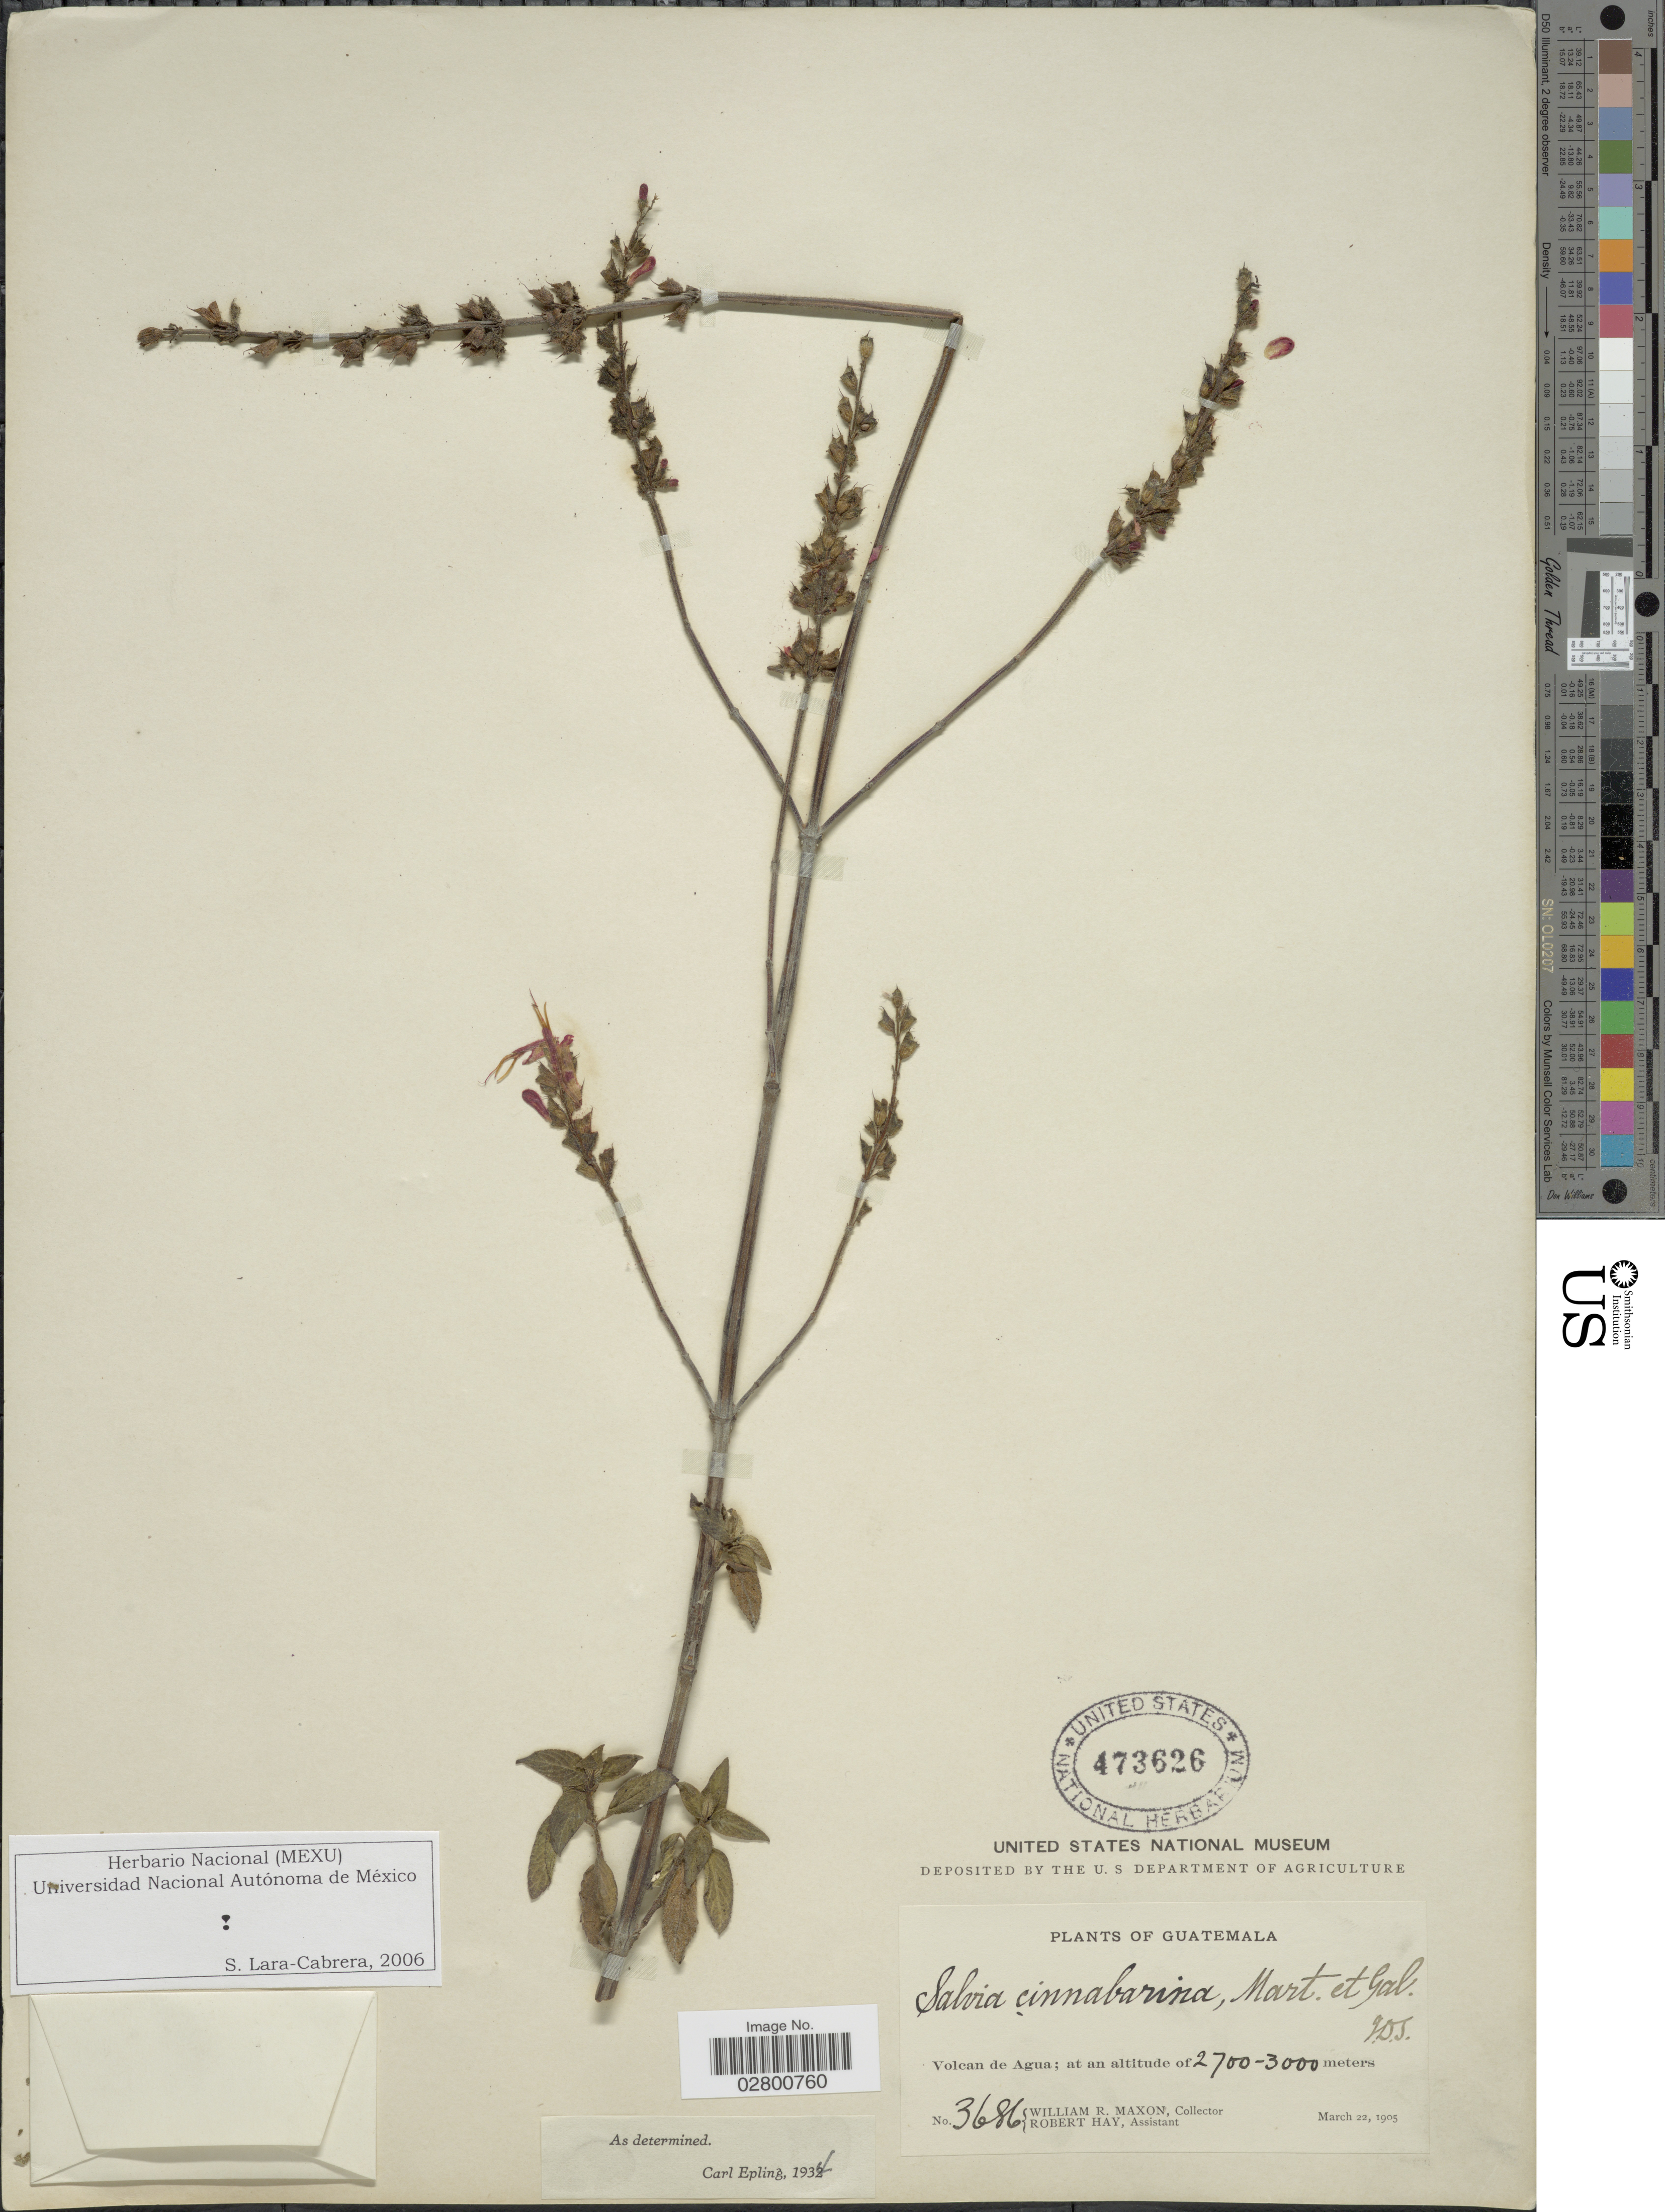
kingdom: Plantae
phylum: Tracheophyta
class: Magnoliopsida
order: Lamiales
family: Lamiaceae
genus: Salvia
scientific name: Salvia cinnabarina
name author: M. Martens & Galeotti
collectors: W. R. Maxon & R. Hay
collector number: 3686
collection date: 1905-03-22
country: Guatemala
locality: Volcan de Agua.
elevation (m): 2700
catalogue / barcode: US 473626